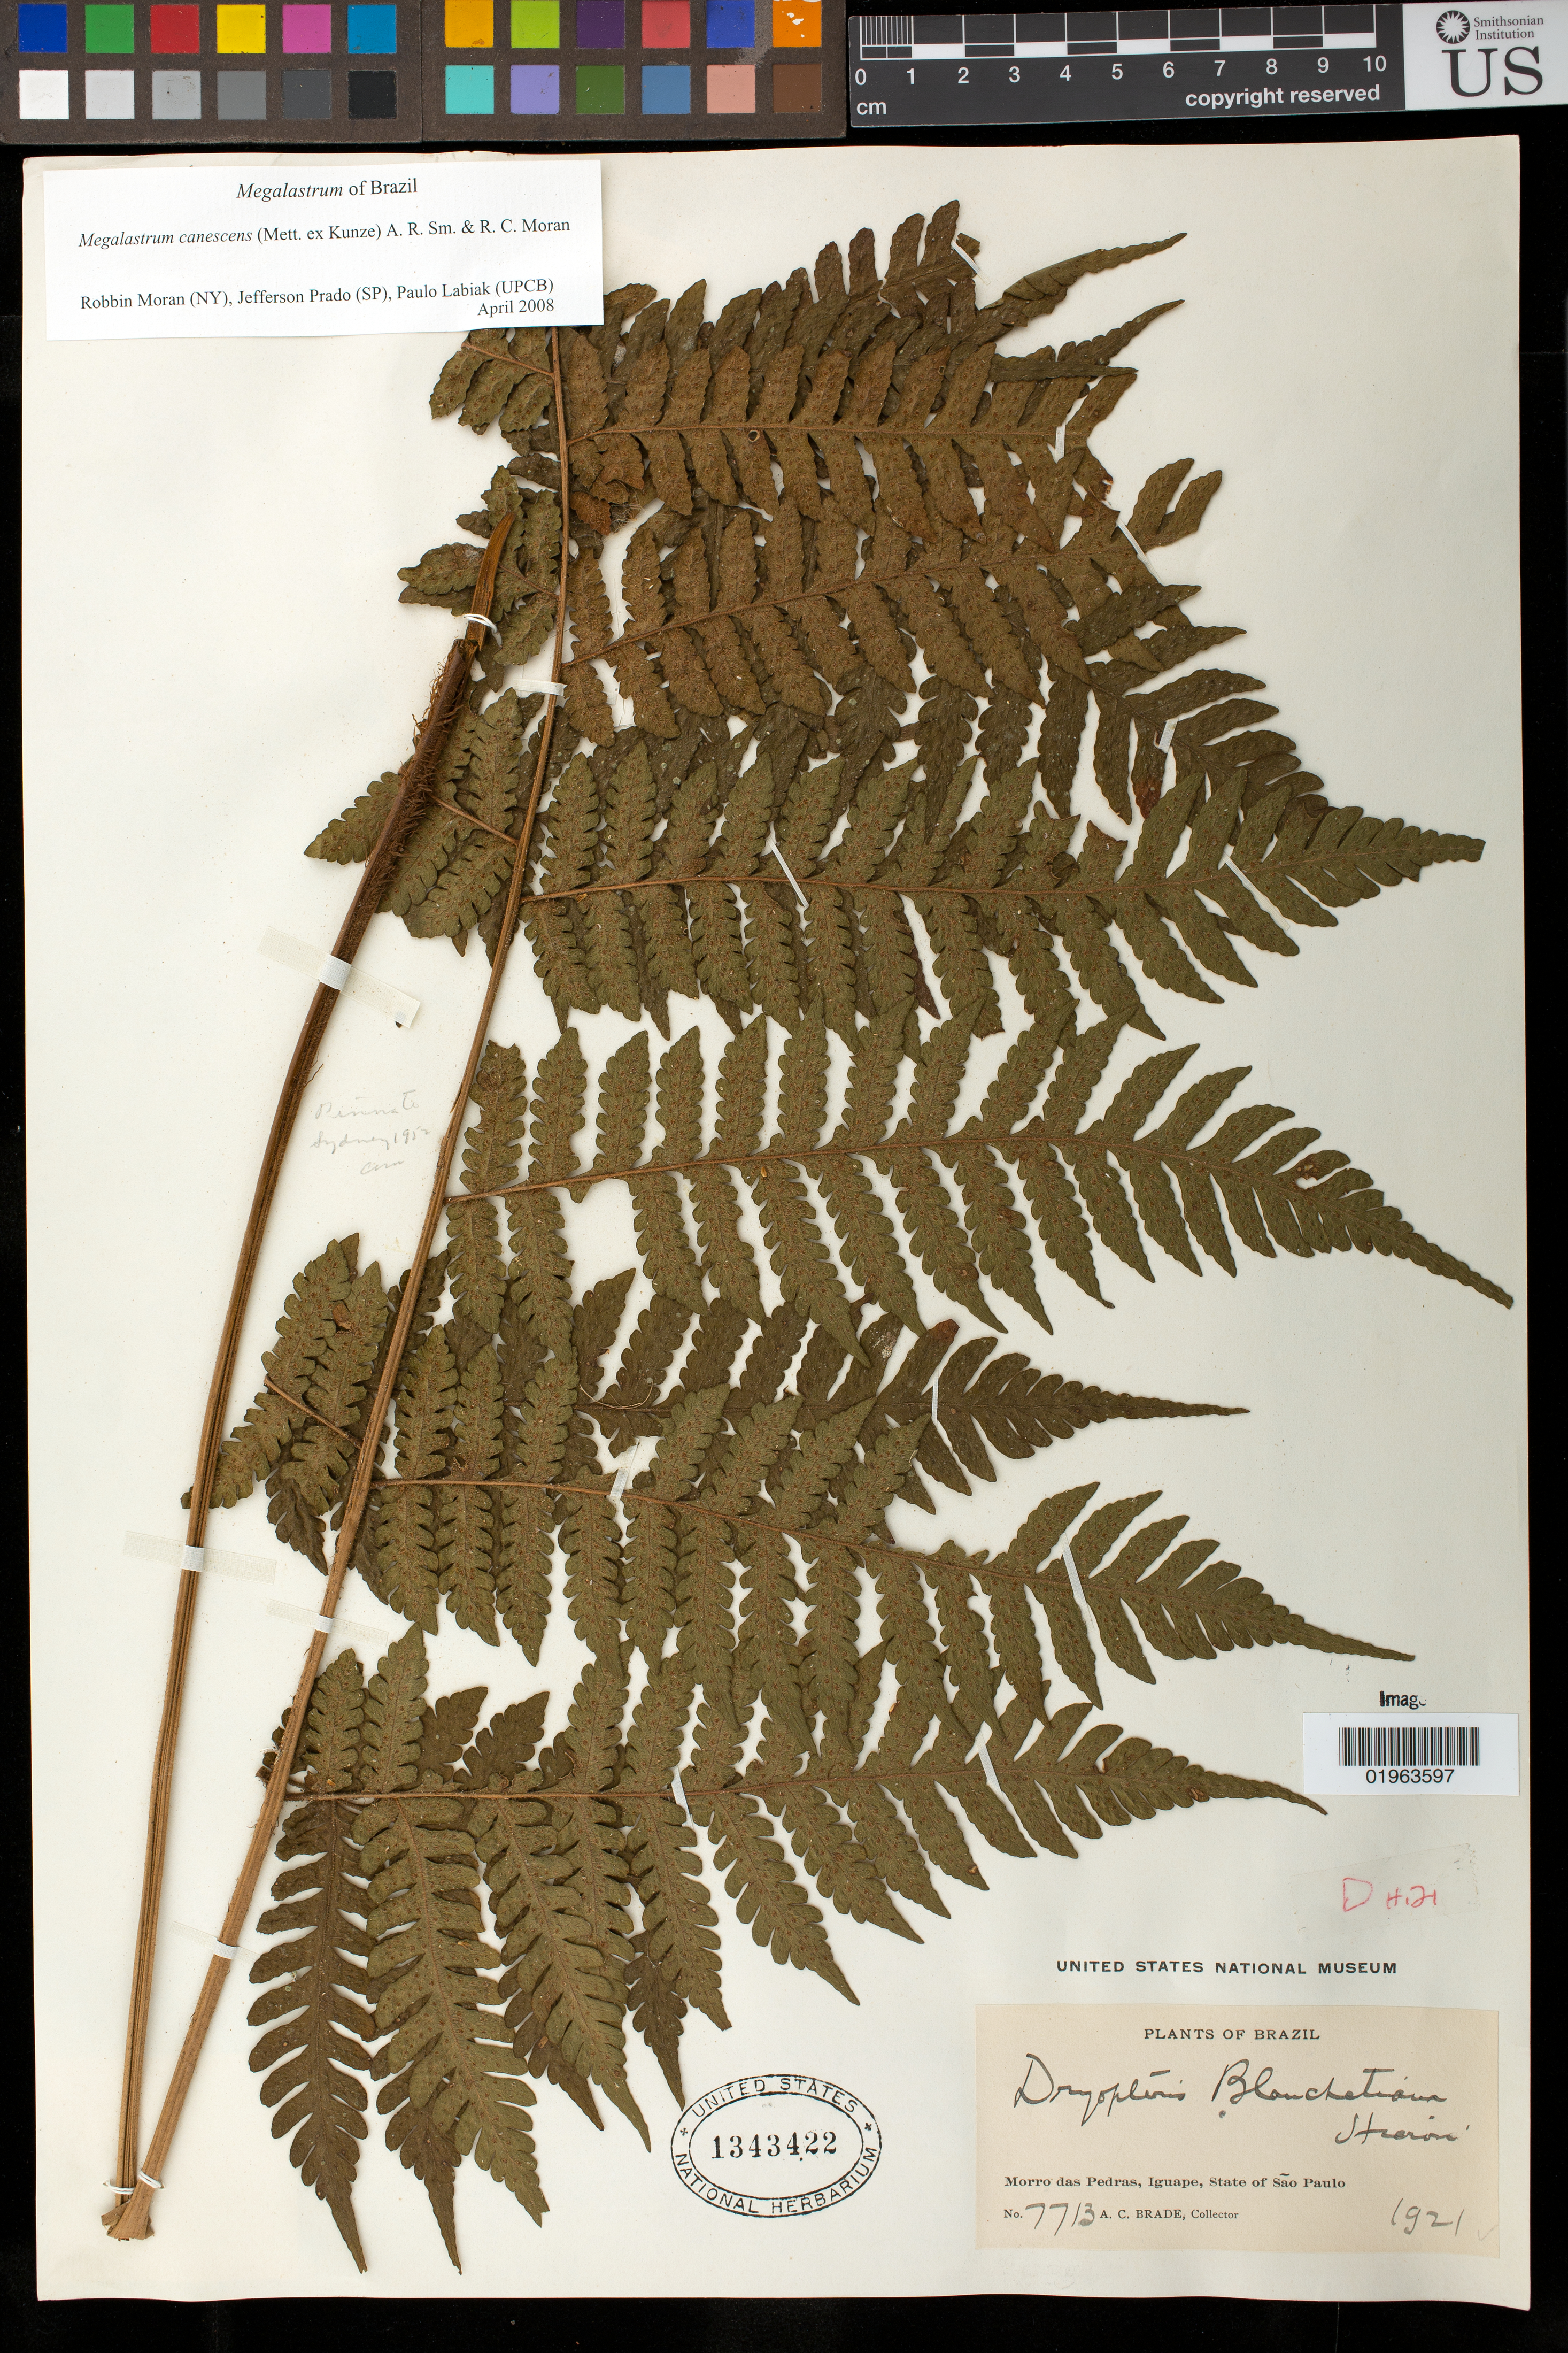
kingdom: Plantae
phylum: Tracheophyta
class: Polypodiopsida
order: Polypodiales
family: Dryopteridaceae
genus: Megalastrum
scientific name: Megalastrum canescens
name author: (Mett.) A.R. Sm. & R.C. Moran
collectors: A. C. Brade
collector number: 7713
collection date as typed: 1921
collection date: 1921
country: Brazil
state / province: São Paulo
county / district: Iguape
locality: Morro das Pedras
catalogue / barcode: US 3343422